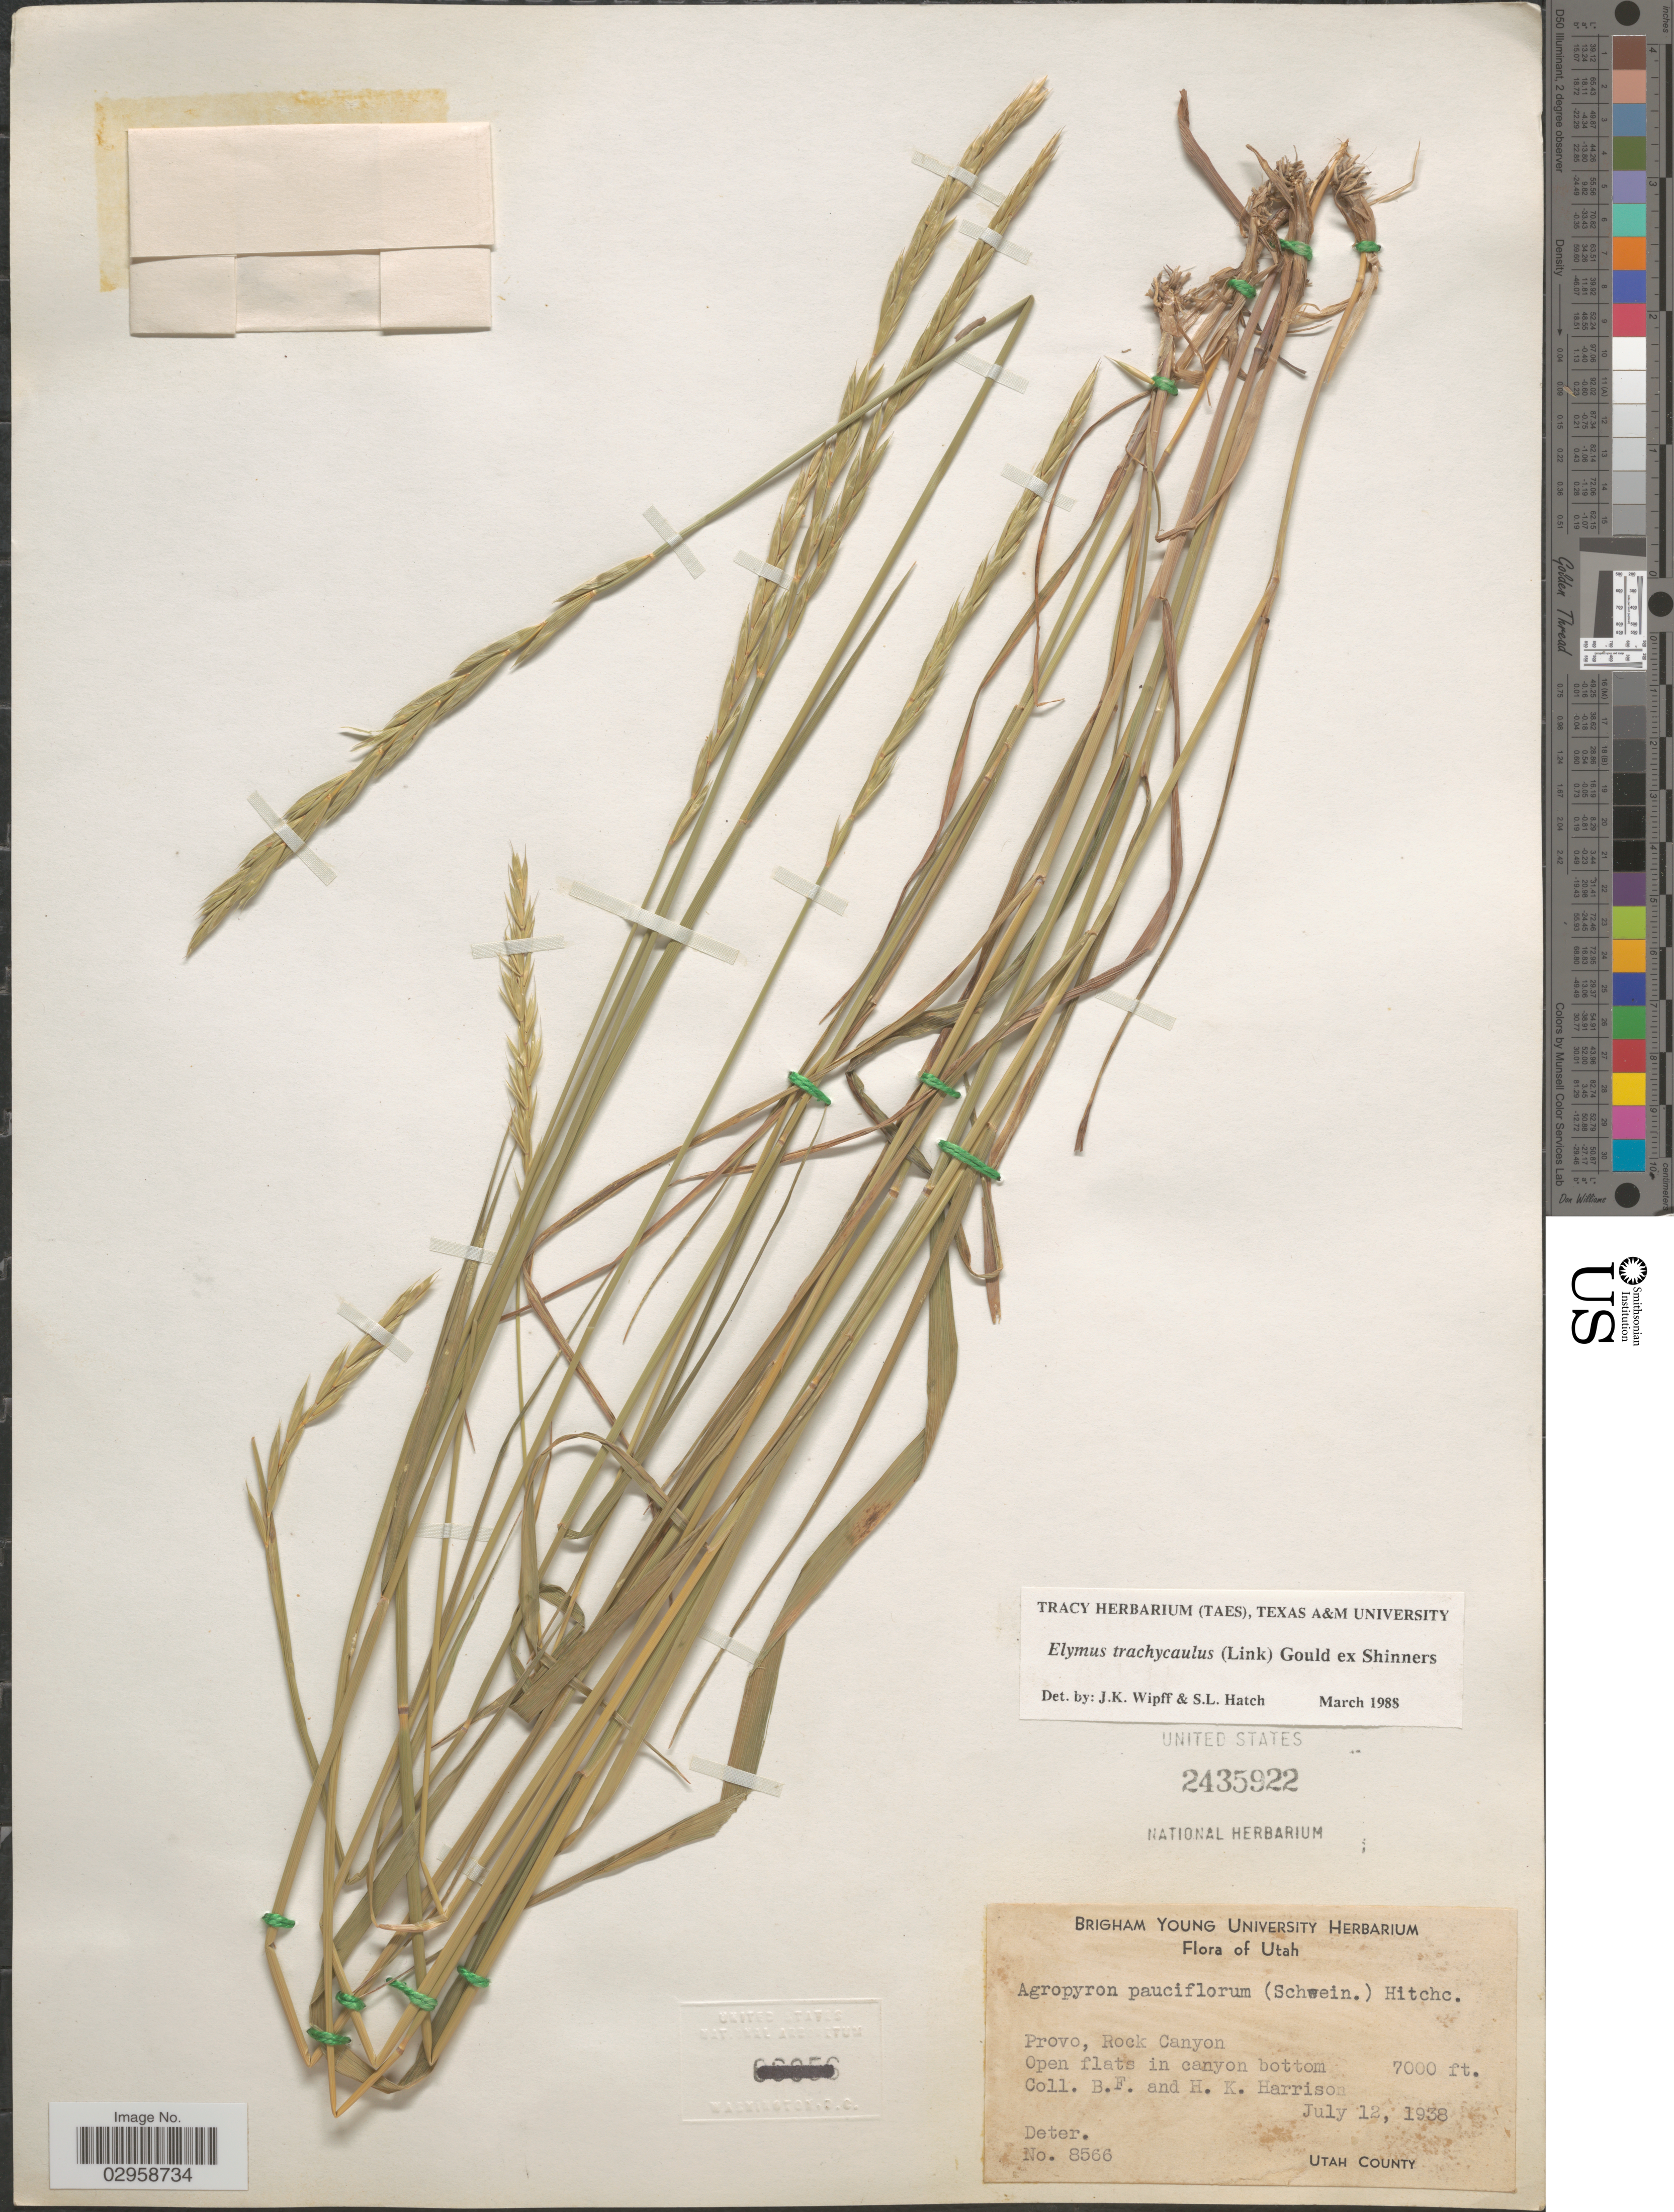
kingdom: Plantae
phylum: Tracheophyta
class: Liliopsida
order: Poales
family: Poaceae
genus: Elymus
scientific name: Elymus trachycaulus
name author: (Link) Gould ex Shinners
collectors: B. F. Harrison & H. Harrison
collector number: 8566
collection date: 1938-07-12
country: United States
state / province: Utah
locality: Provo, Rock Canyon. Utah County.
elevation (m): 2134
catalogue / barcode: US 2435922